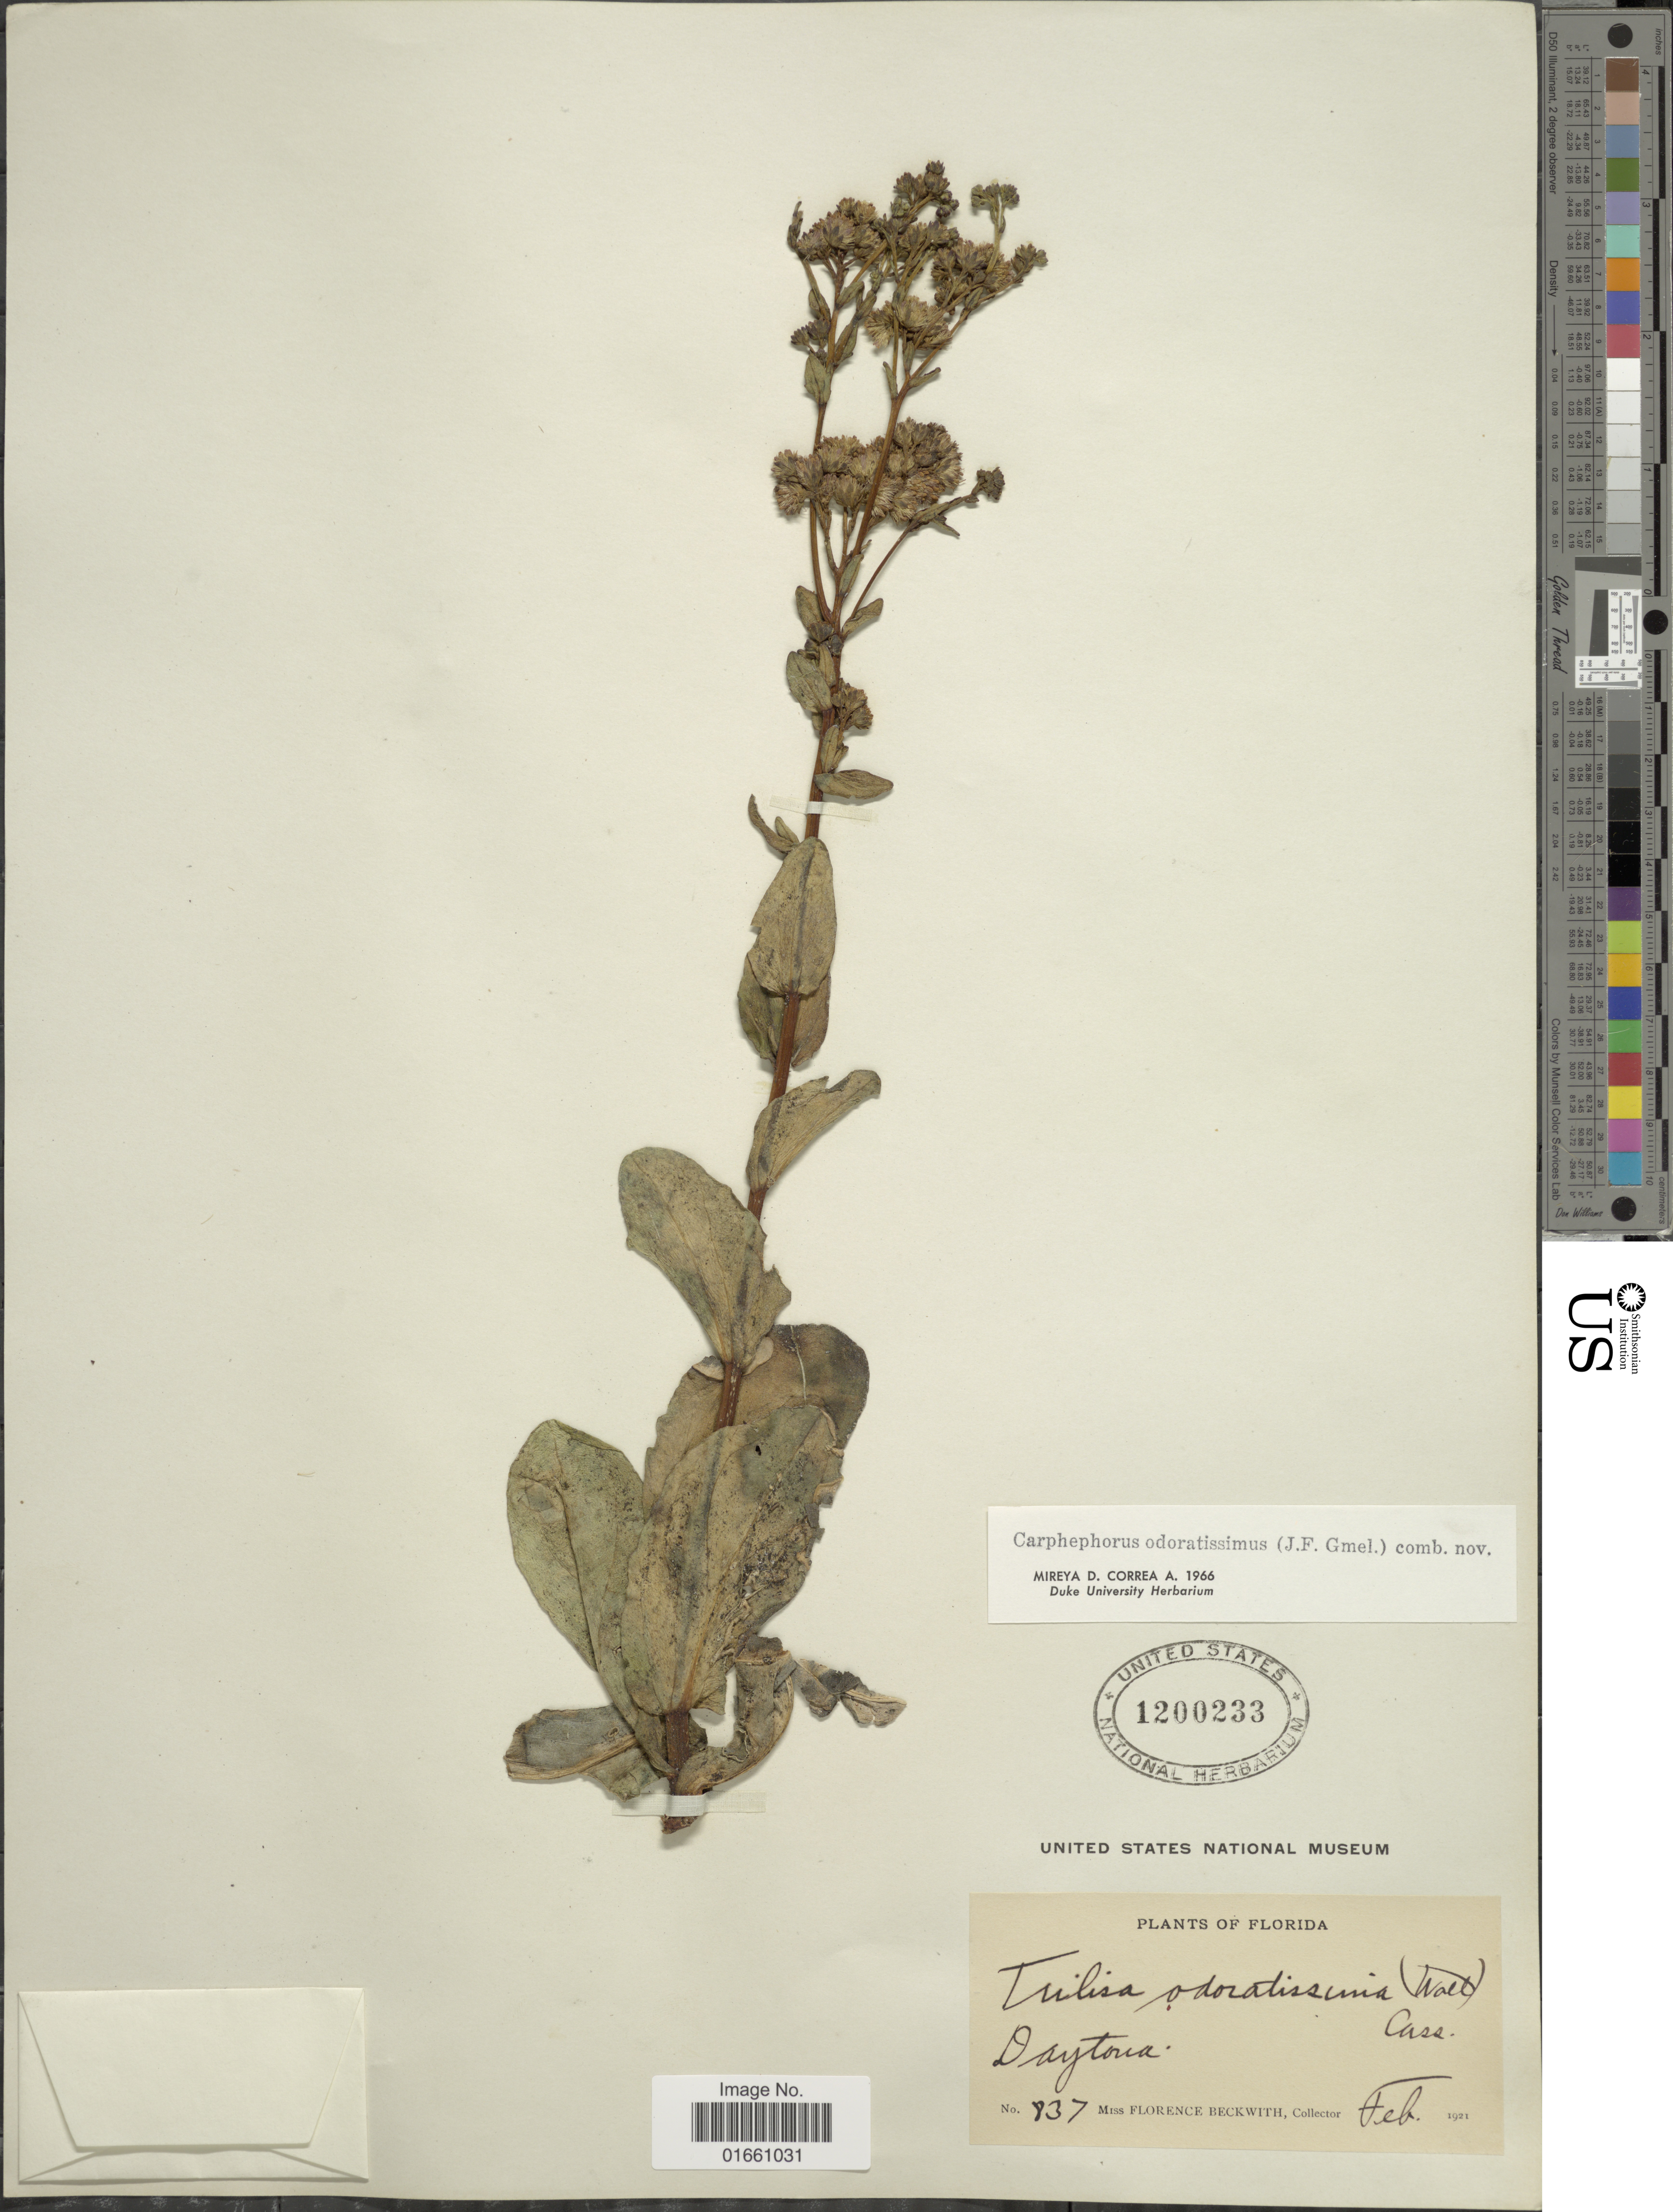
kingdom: Plantae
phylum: Tracheophyta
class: Magnoliopsida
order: Asterales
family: Asteraceae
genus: Trilisa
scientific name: Trilisa odoratissima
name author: (J.F. Gmel.) Cass.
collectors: F. Beckwith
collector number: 837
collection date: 1921-02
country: United States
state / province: Florida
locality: Daytona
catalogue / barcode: US 1200233